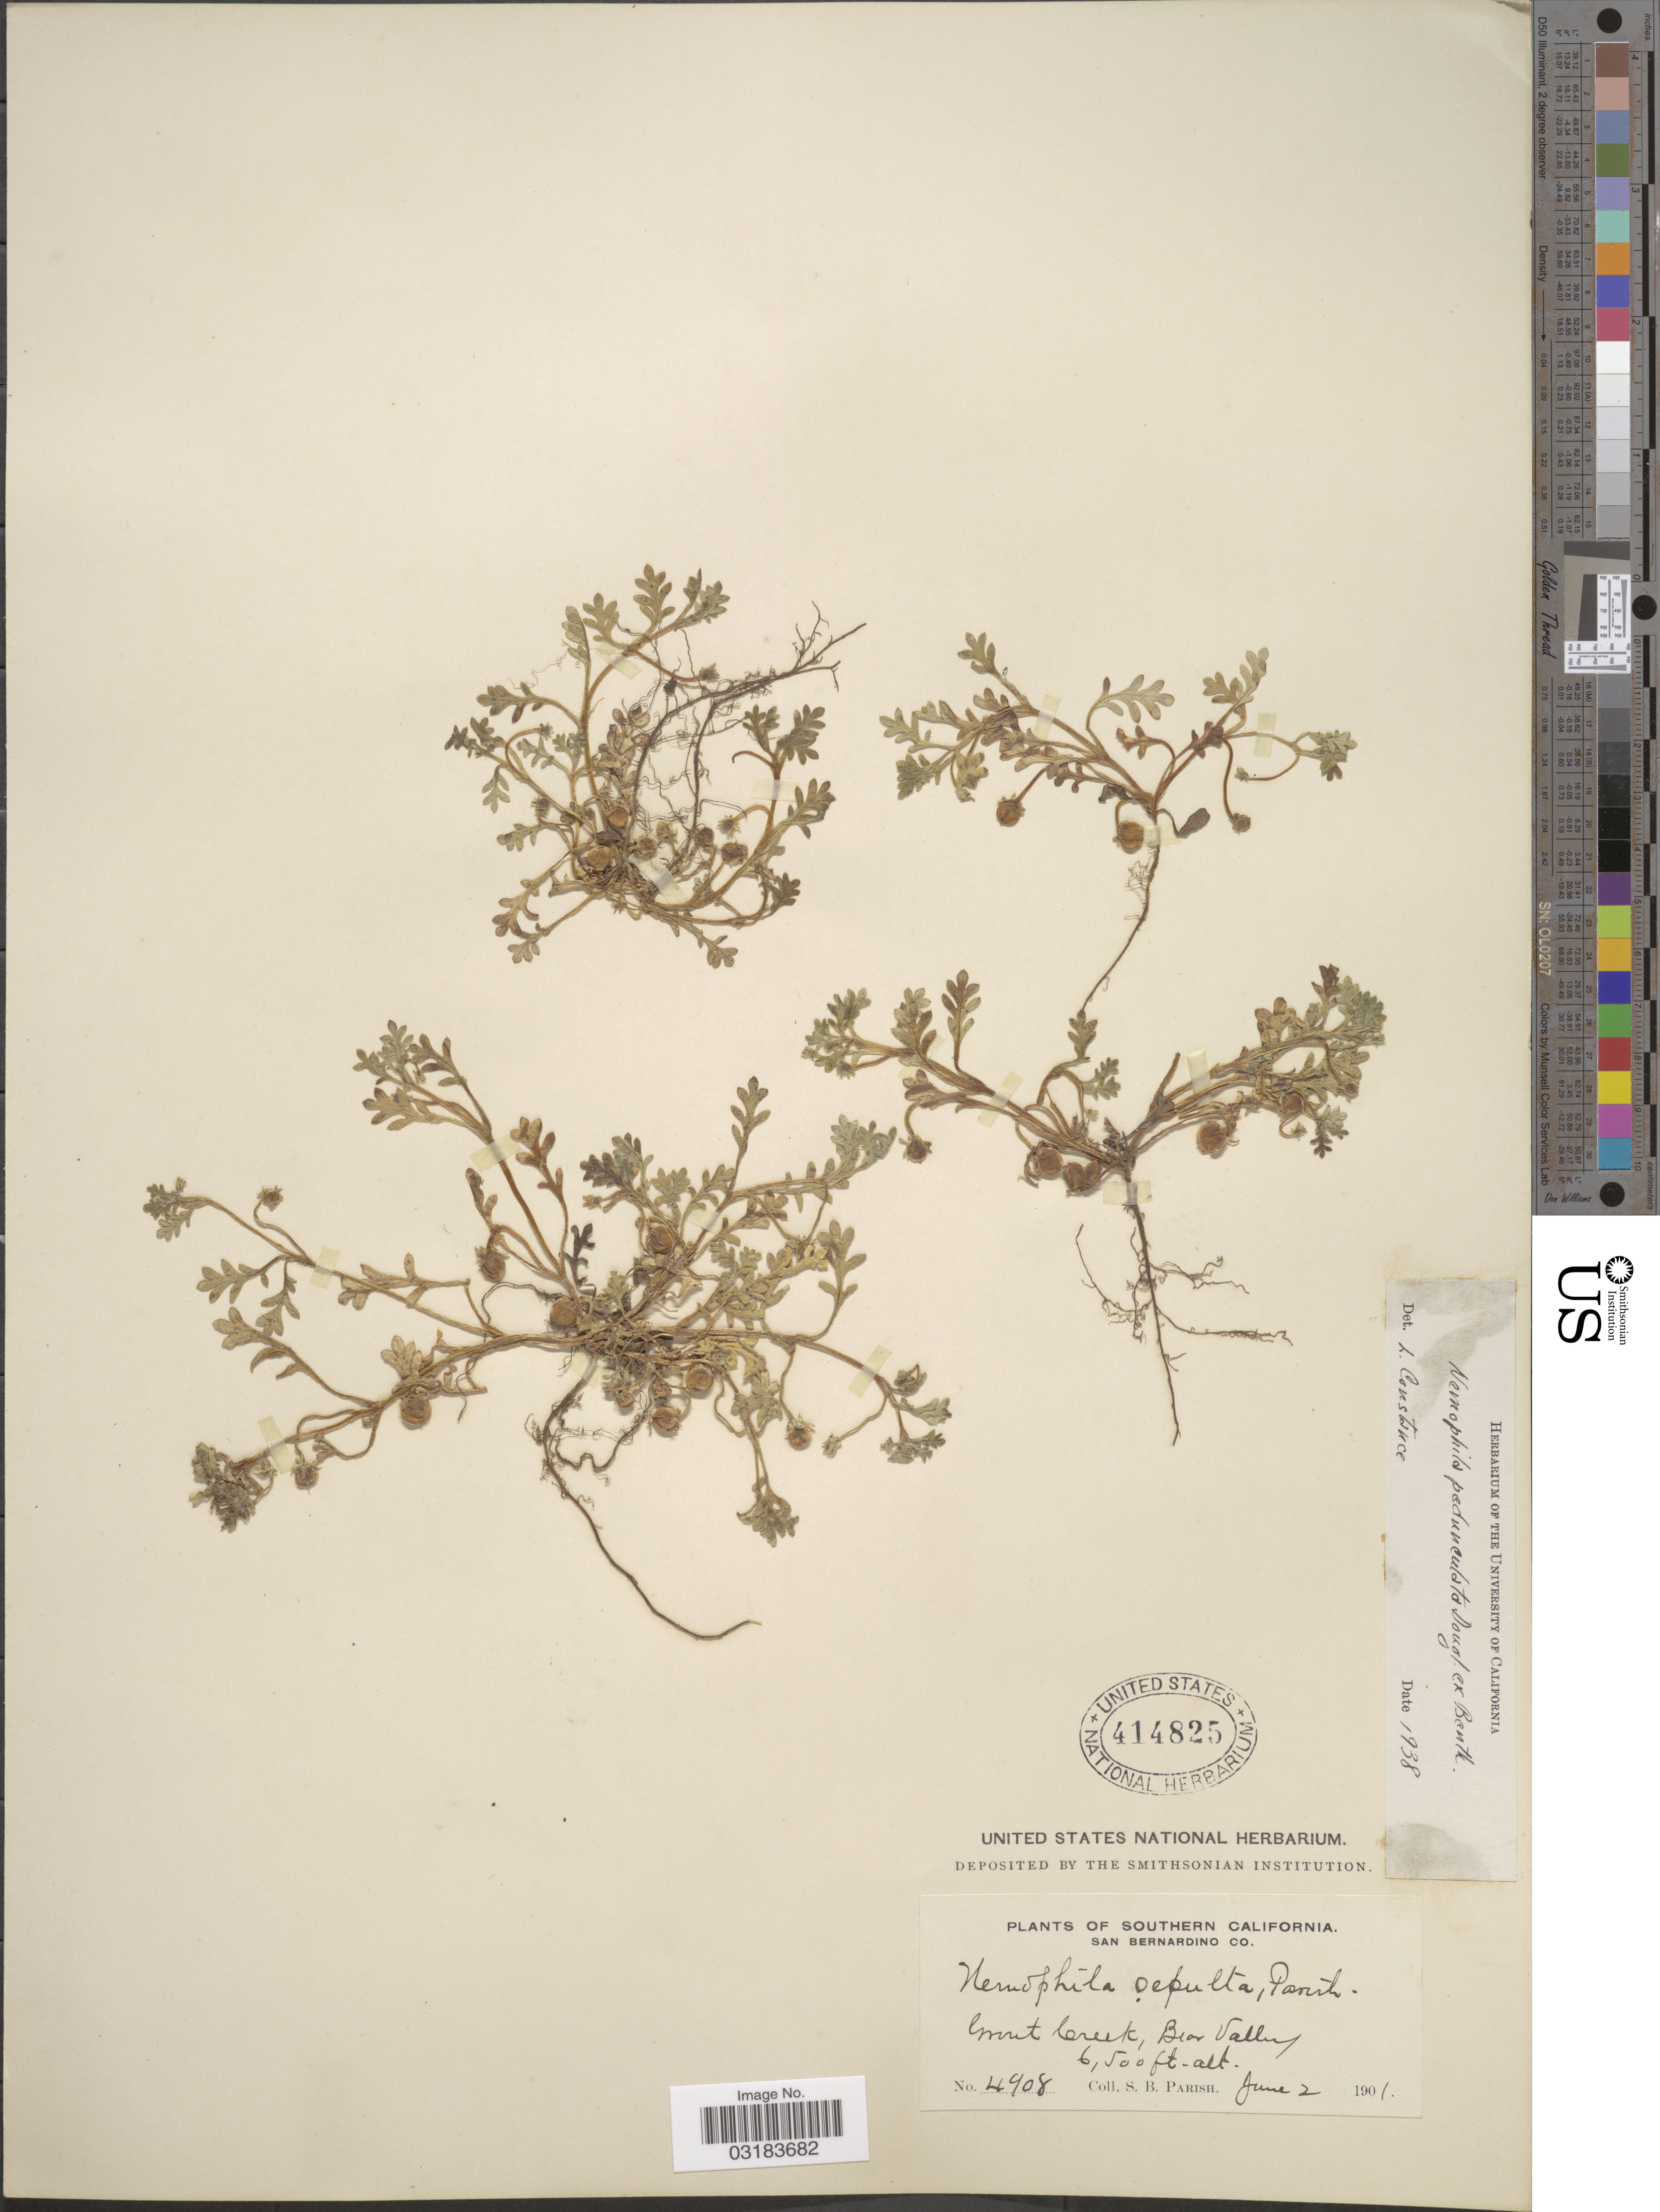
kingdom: Plantae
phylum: Tracheophyta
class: Magnoliopsida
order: Boraginales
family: Hydrophyllaceae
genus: Nemophila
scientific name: Nemophila pedunculata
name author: Douglas ex Benth.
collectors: S. B. Parish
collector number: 4908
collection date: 1901-06-02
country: United States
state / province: California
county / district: San Bernardino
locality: Southern California. San Bernardino Co. Grant Creek, Bear Valley.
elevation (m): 1981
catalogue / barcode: US 414825